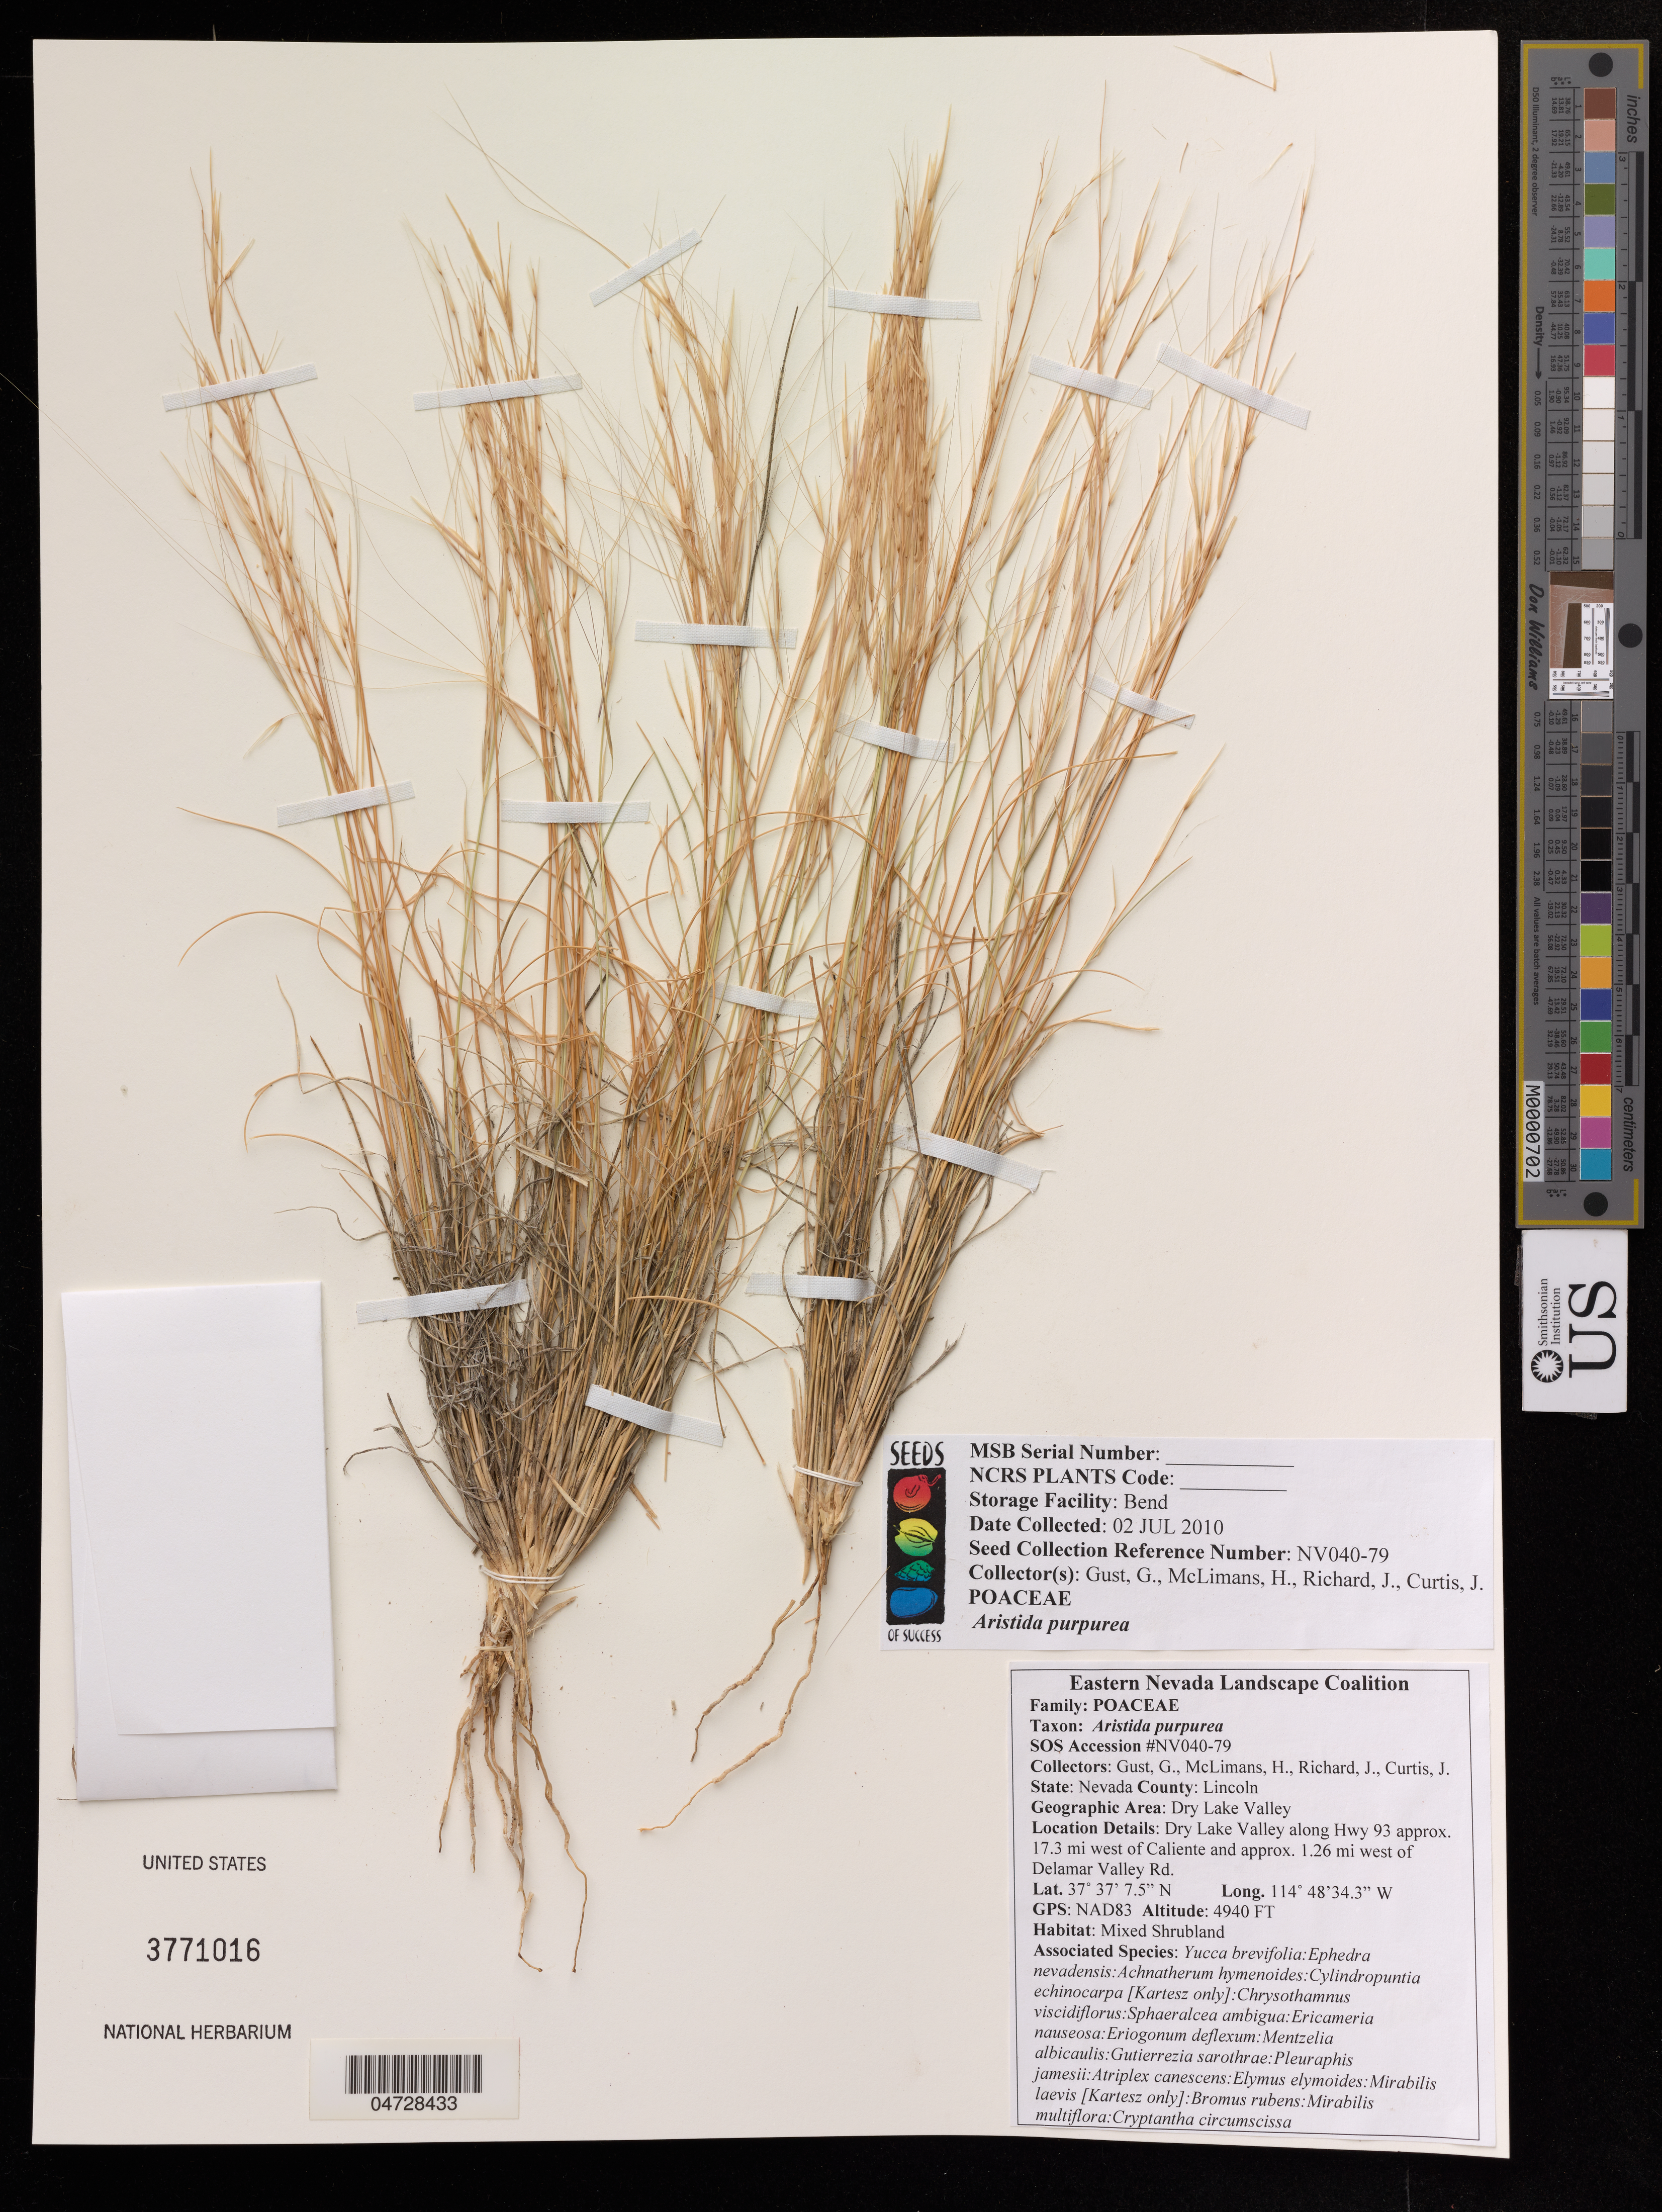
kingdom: Plantae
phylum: Tracheophyta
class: Liliopsida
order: Poales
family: Poaceae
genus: Aristida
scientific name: Aristida purpurea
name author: Nutt.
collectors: G. Gust, H. McLimans, H. Richard & J. Curtis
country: United States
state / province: Nevada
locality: Lincoln, Dry Lake Valley along Hwy 93 approx. 17.3 mi west of Caliente and approx. 1.26 mi west of Delamar Valley Rd.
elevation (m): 1506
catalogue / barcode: US 3771016